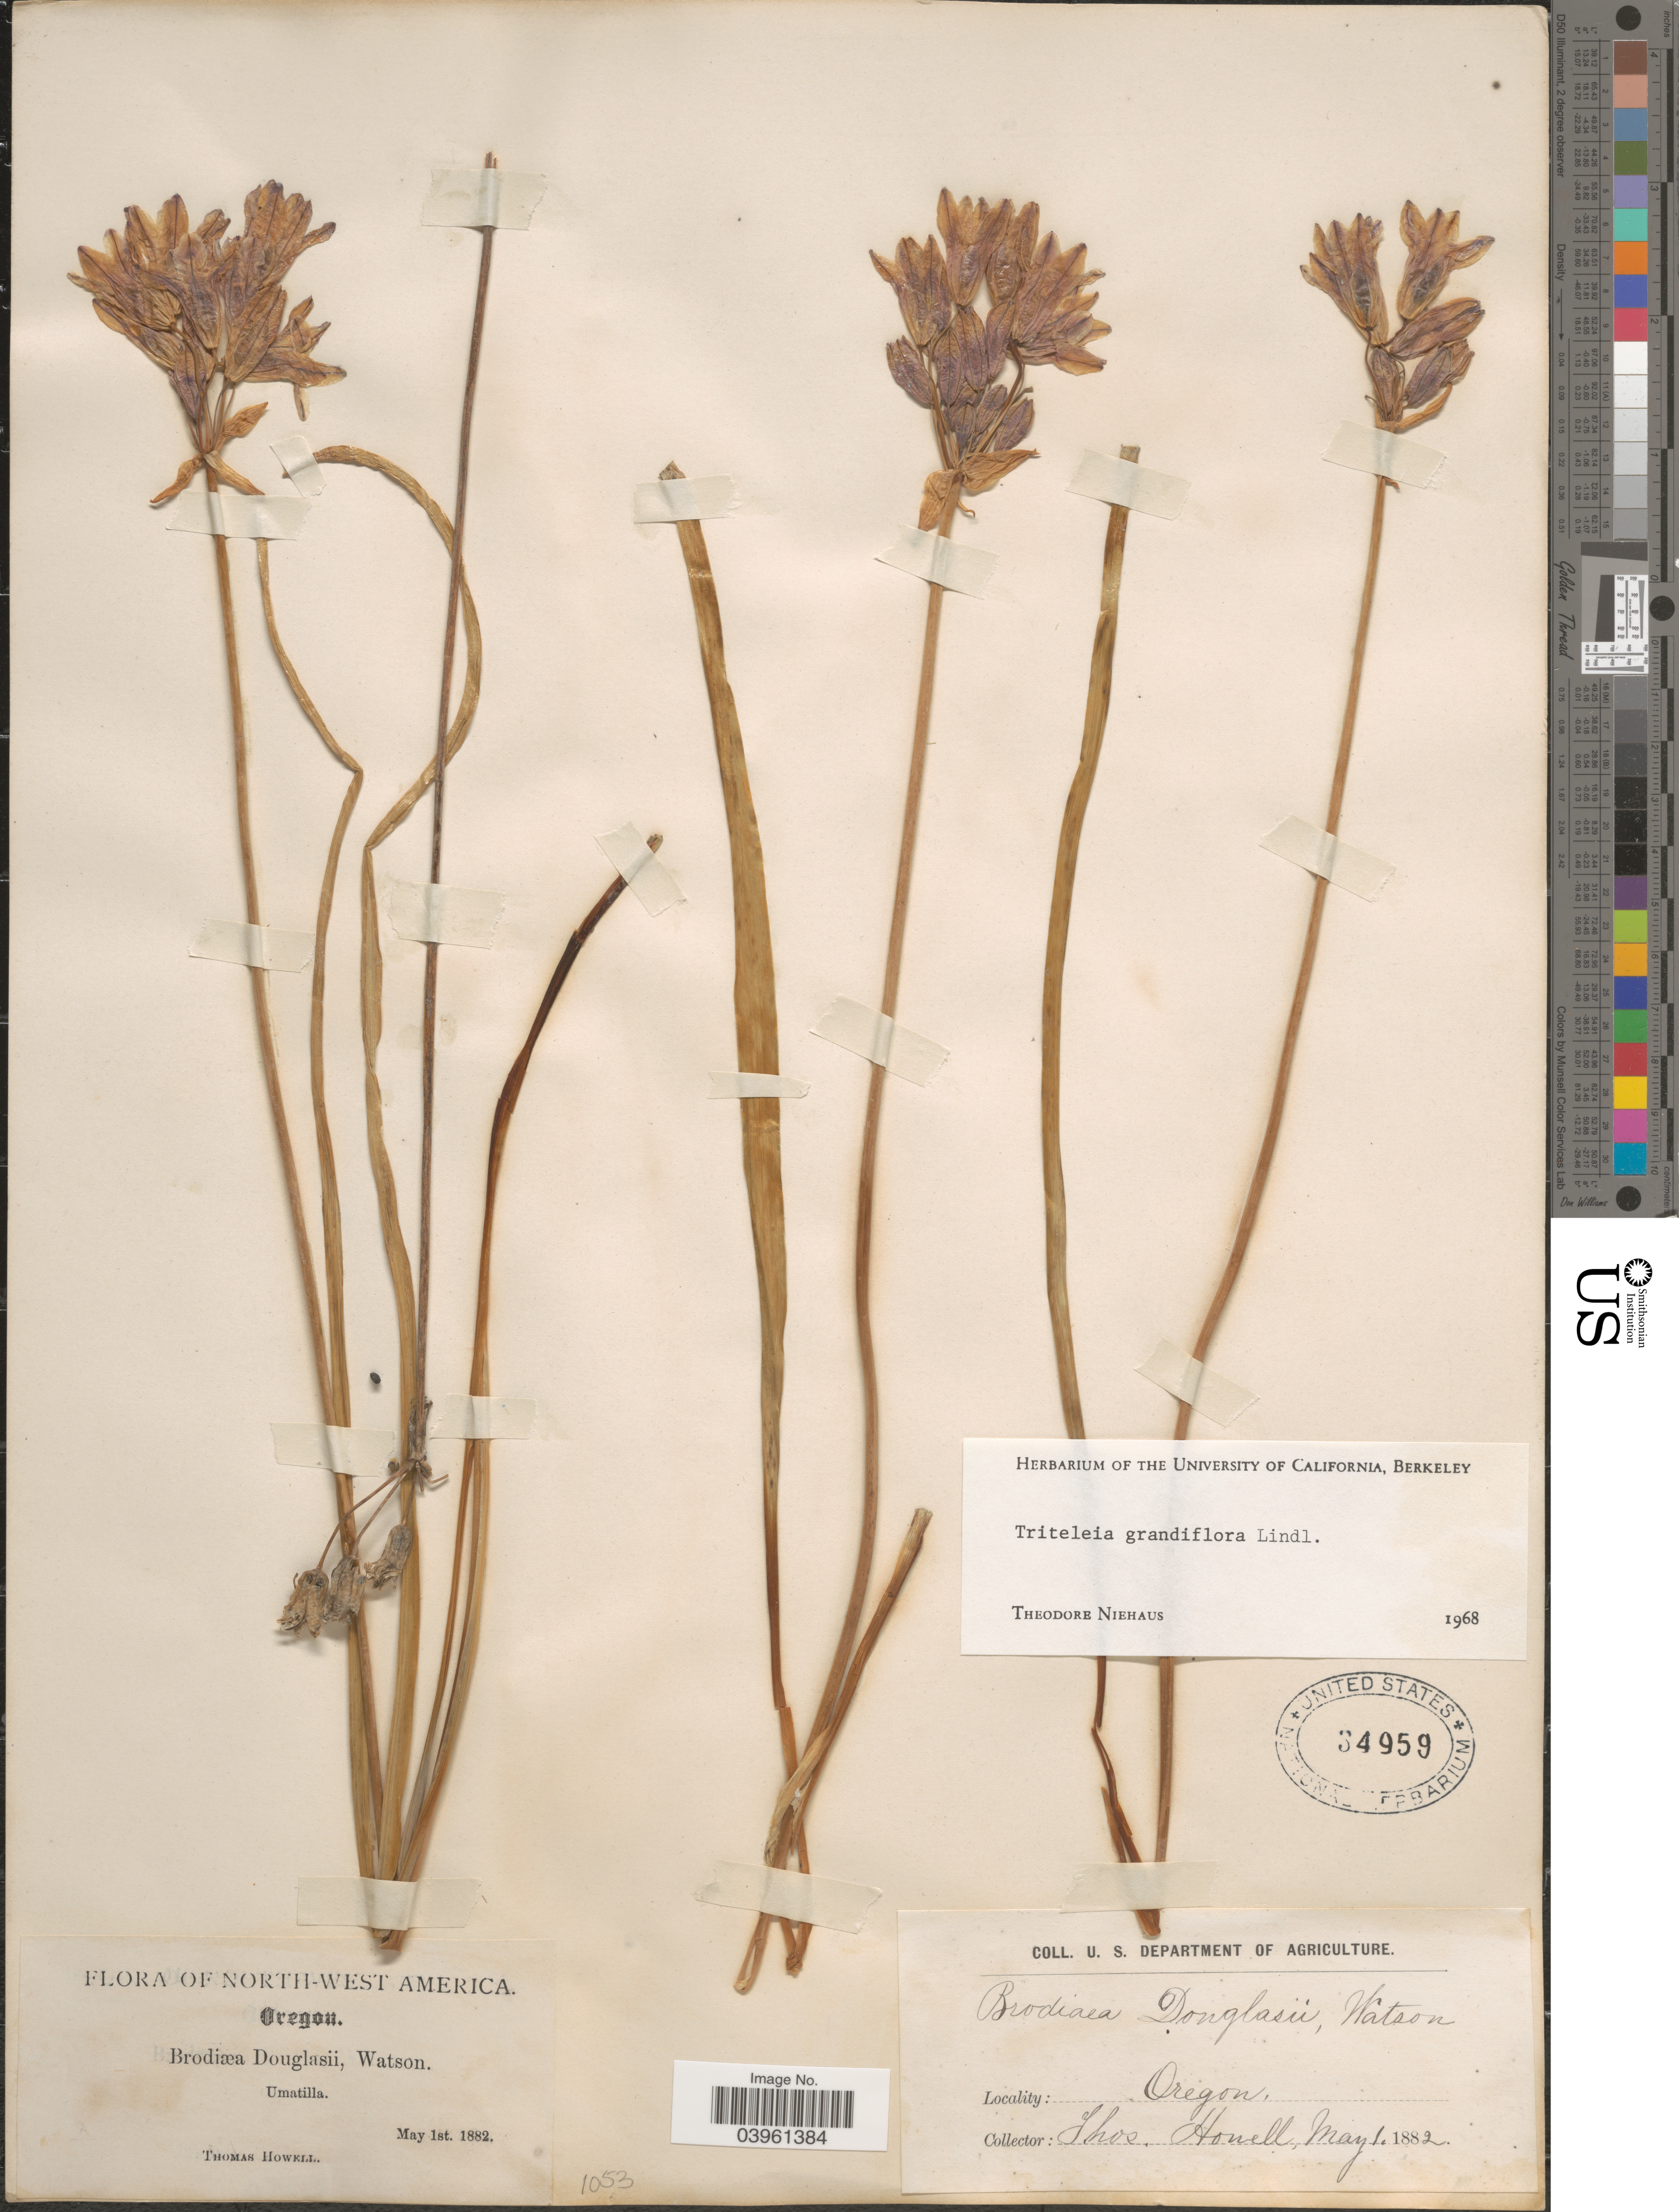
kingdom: Plantae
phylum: Tracheophyta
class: Liliopsida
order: Asparagales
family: Asparagaceae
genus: Triteleia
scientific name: Triteleia grandiflora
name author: Lindl.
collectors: T. Howell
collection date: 1882-05-01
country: United States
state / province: Oregon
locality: North-West America. Umatilla.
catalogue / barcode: US 34959